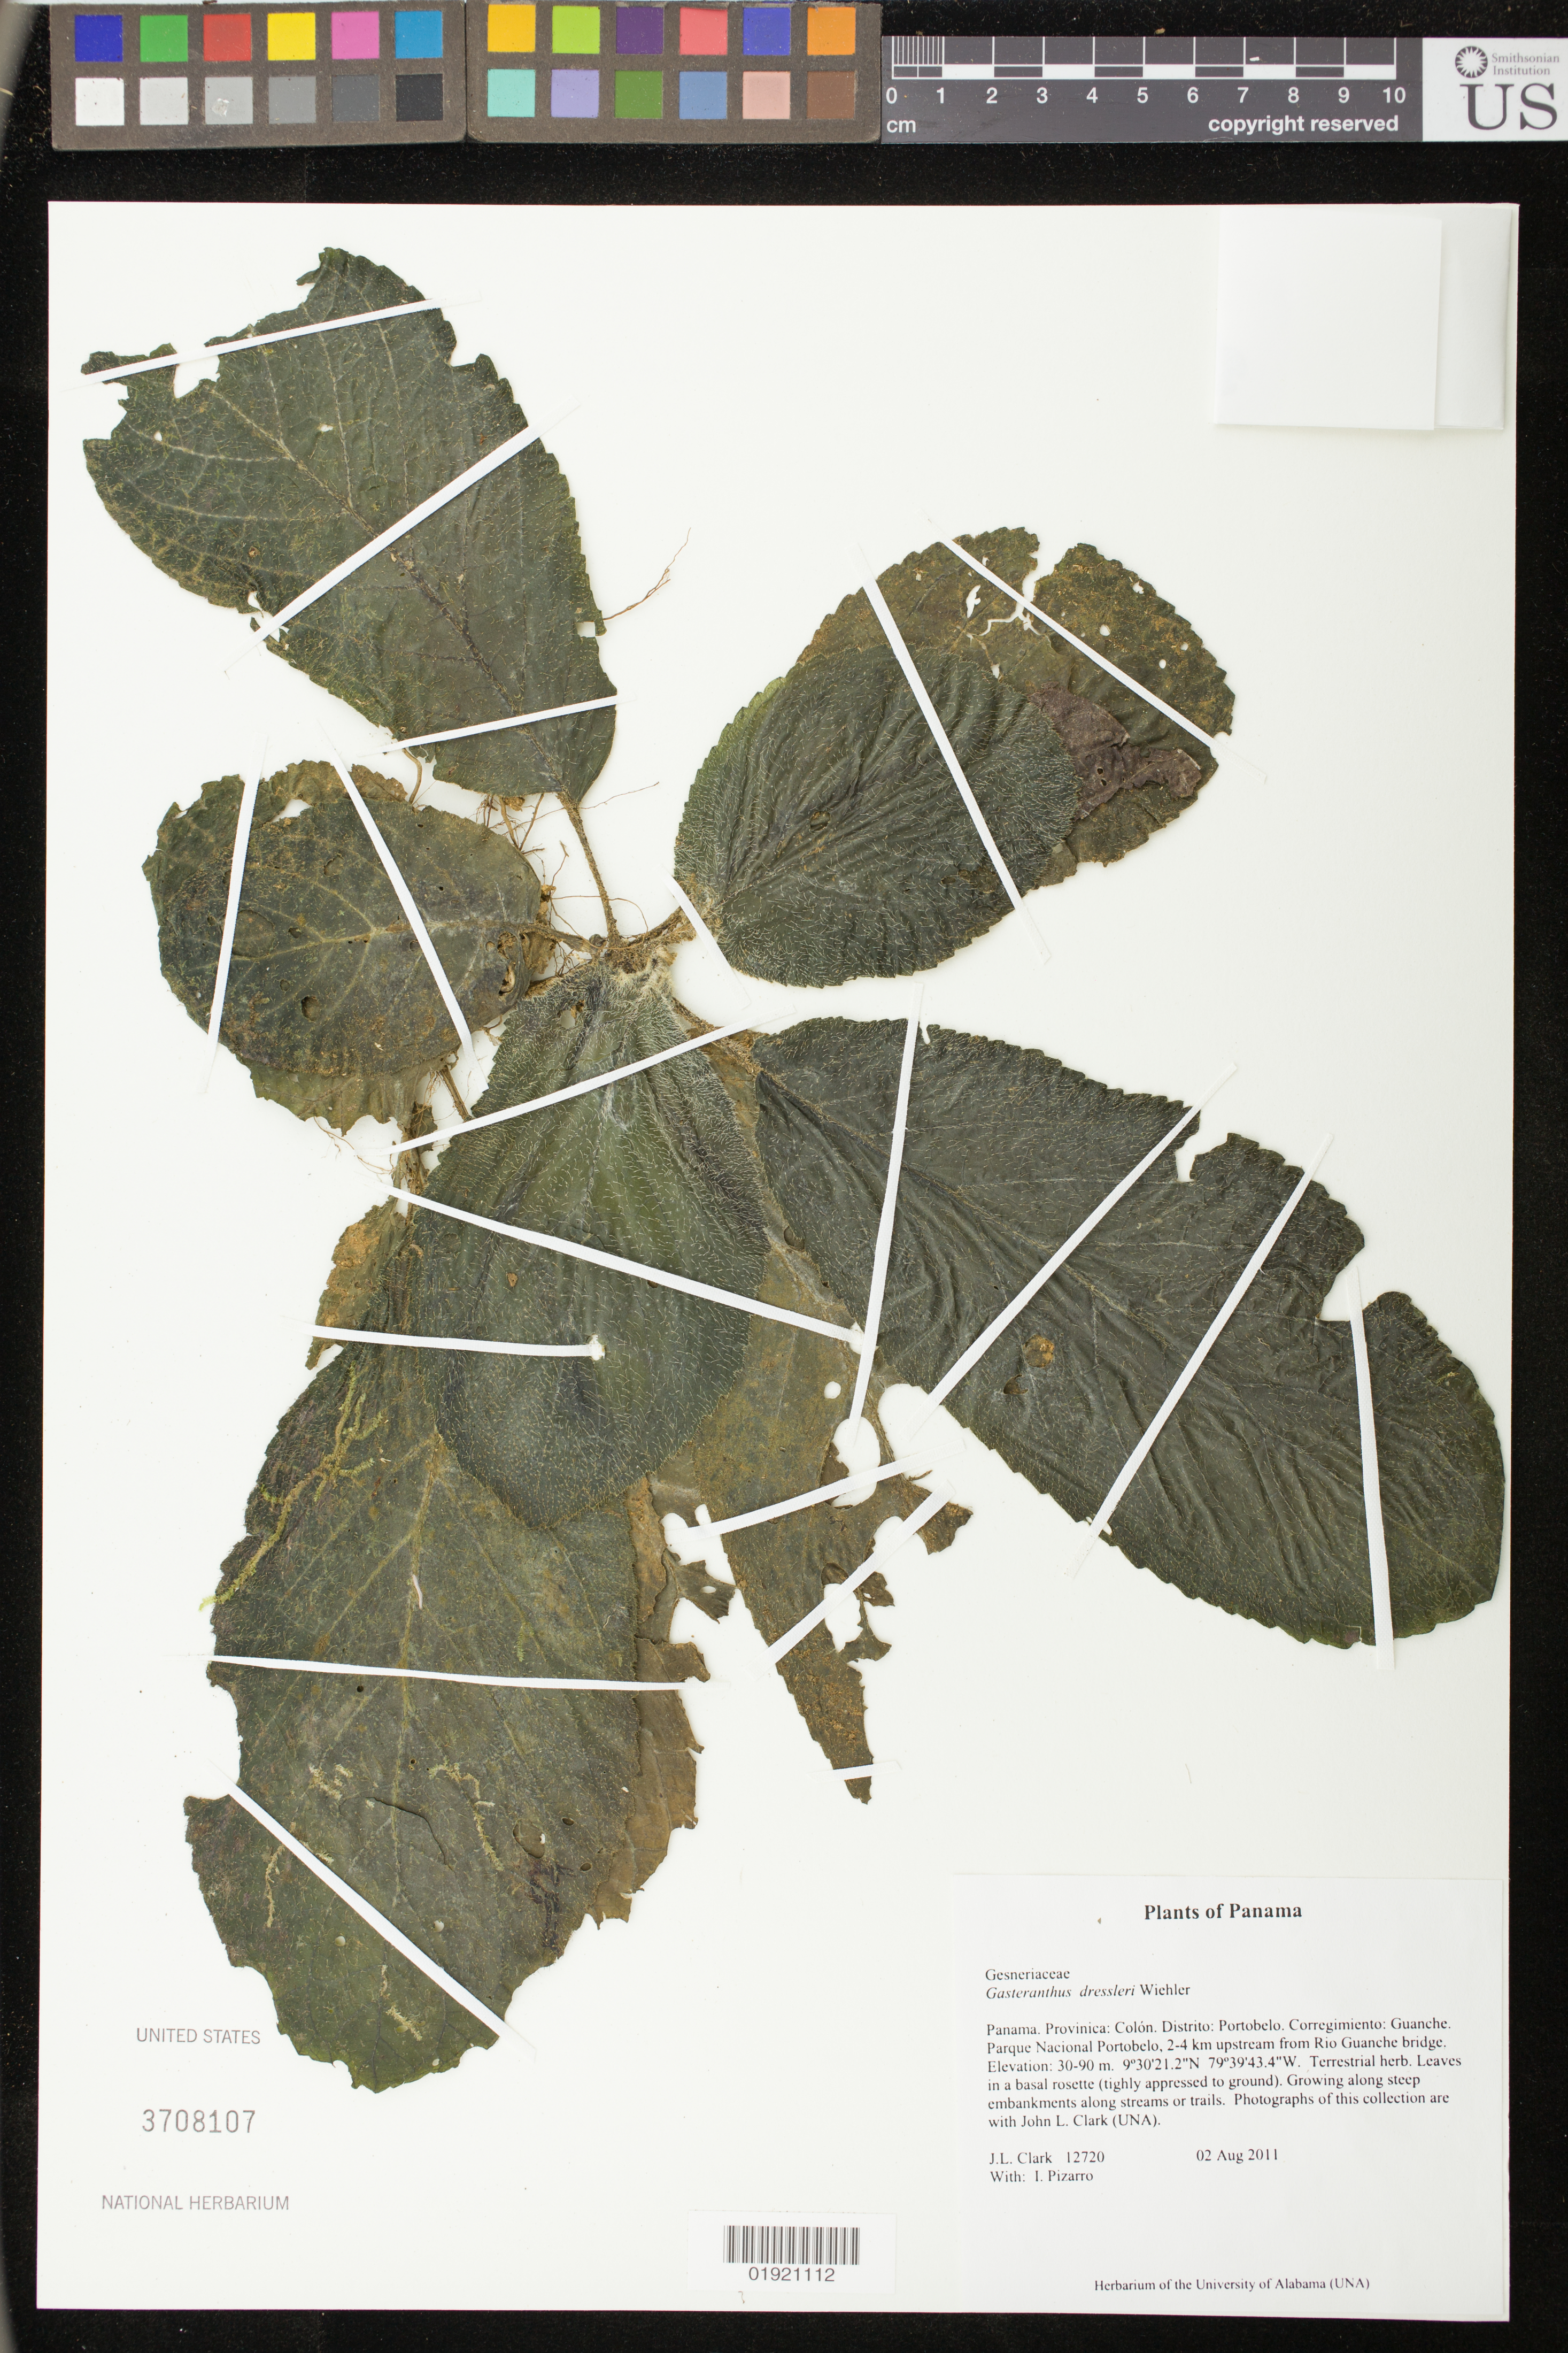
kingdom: Plantae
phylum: Tracheophyta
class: Magnoliopsida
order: Lamiales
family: Gesneriaceae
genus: Gasteranthus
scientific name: Gasteranthus dressleri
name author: Wiehler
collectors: J. L. Clark & I. Pizarro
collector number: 12720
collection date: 2011-08-02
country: Panama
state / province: Colón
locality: Distrito: Portobelo. Corregimiento: Guanche. Parque Nacional Portobelo, 2-4 km upstream from Rio Guanche bridge.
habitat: Growing along steep embankments along streams or trails.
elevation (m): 30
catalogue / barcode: US 3708107